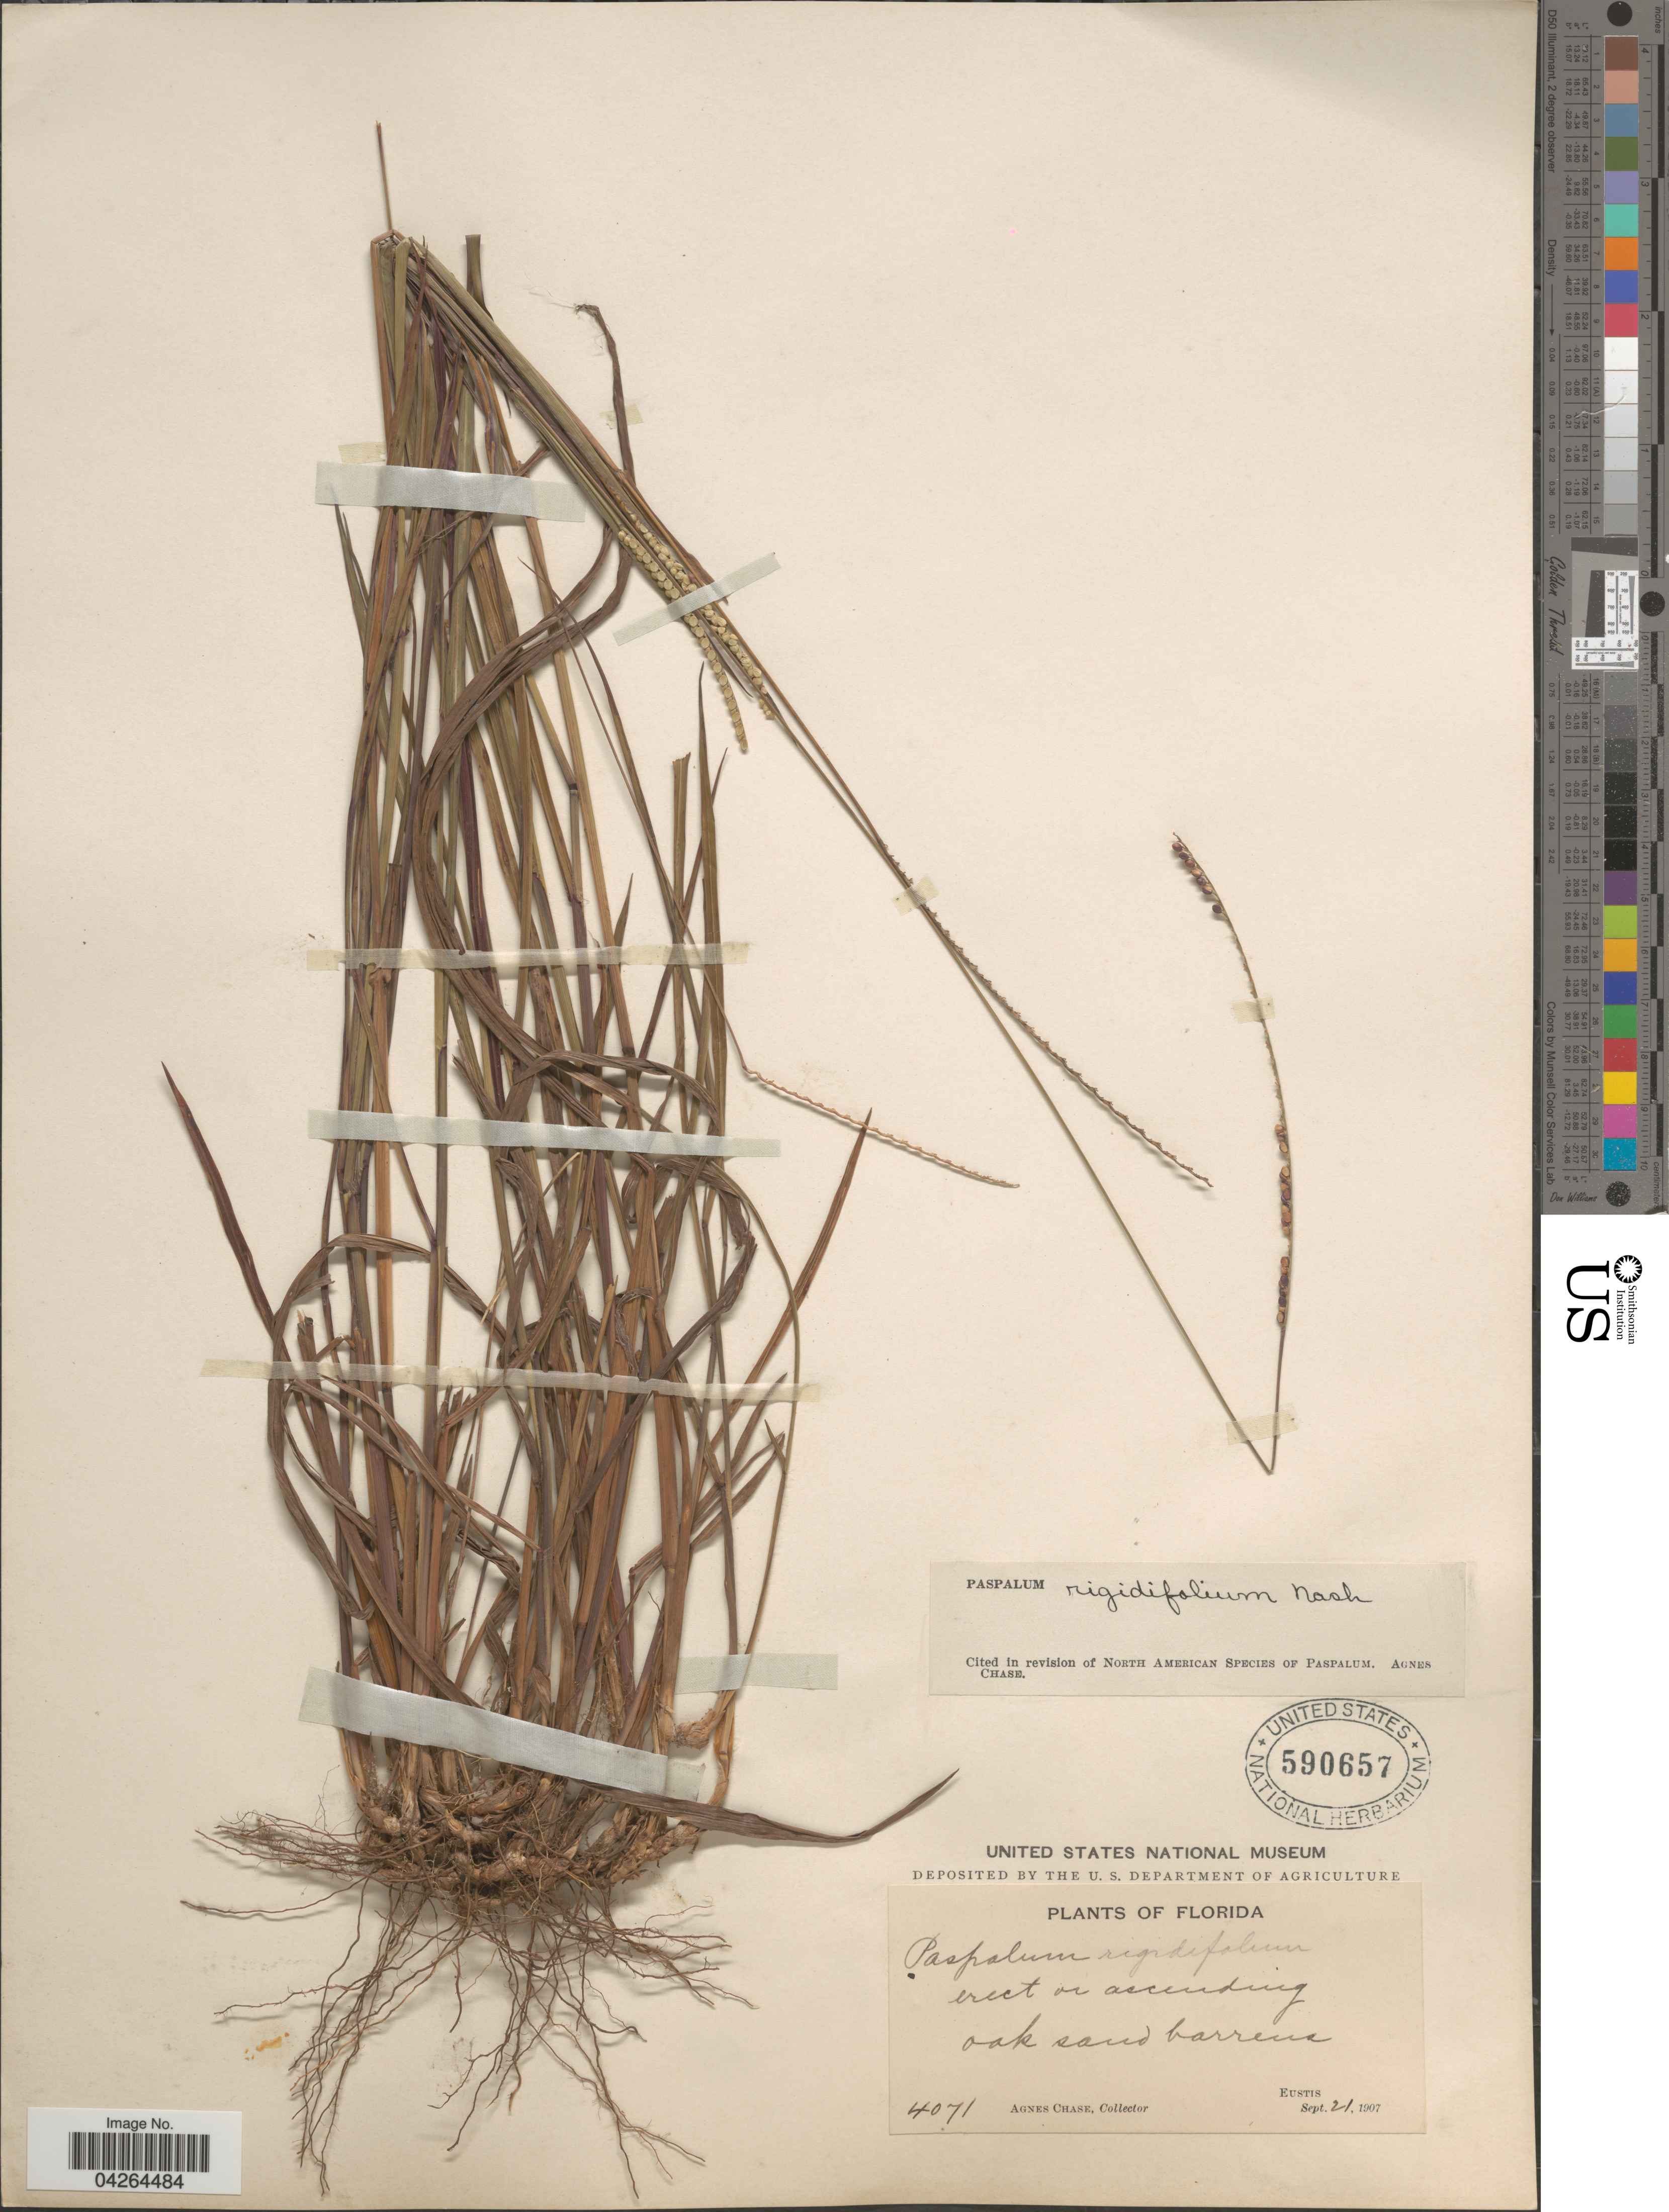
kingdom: Plantae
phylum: Tracheophyta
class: Liliopsida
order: Poales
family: Poaceae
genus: Paspalum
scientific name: Paspalum setaceum var. rigidifolium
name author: (Nash) D.J. Banks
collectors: A. Chase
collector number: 4071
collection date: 1907-09-21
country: United States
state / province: Florida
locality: Oak sand barrens. Eustis.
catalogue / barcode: US 590657